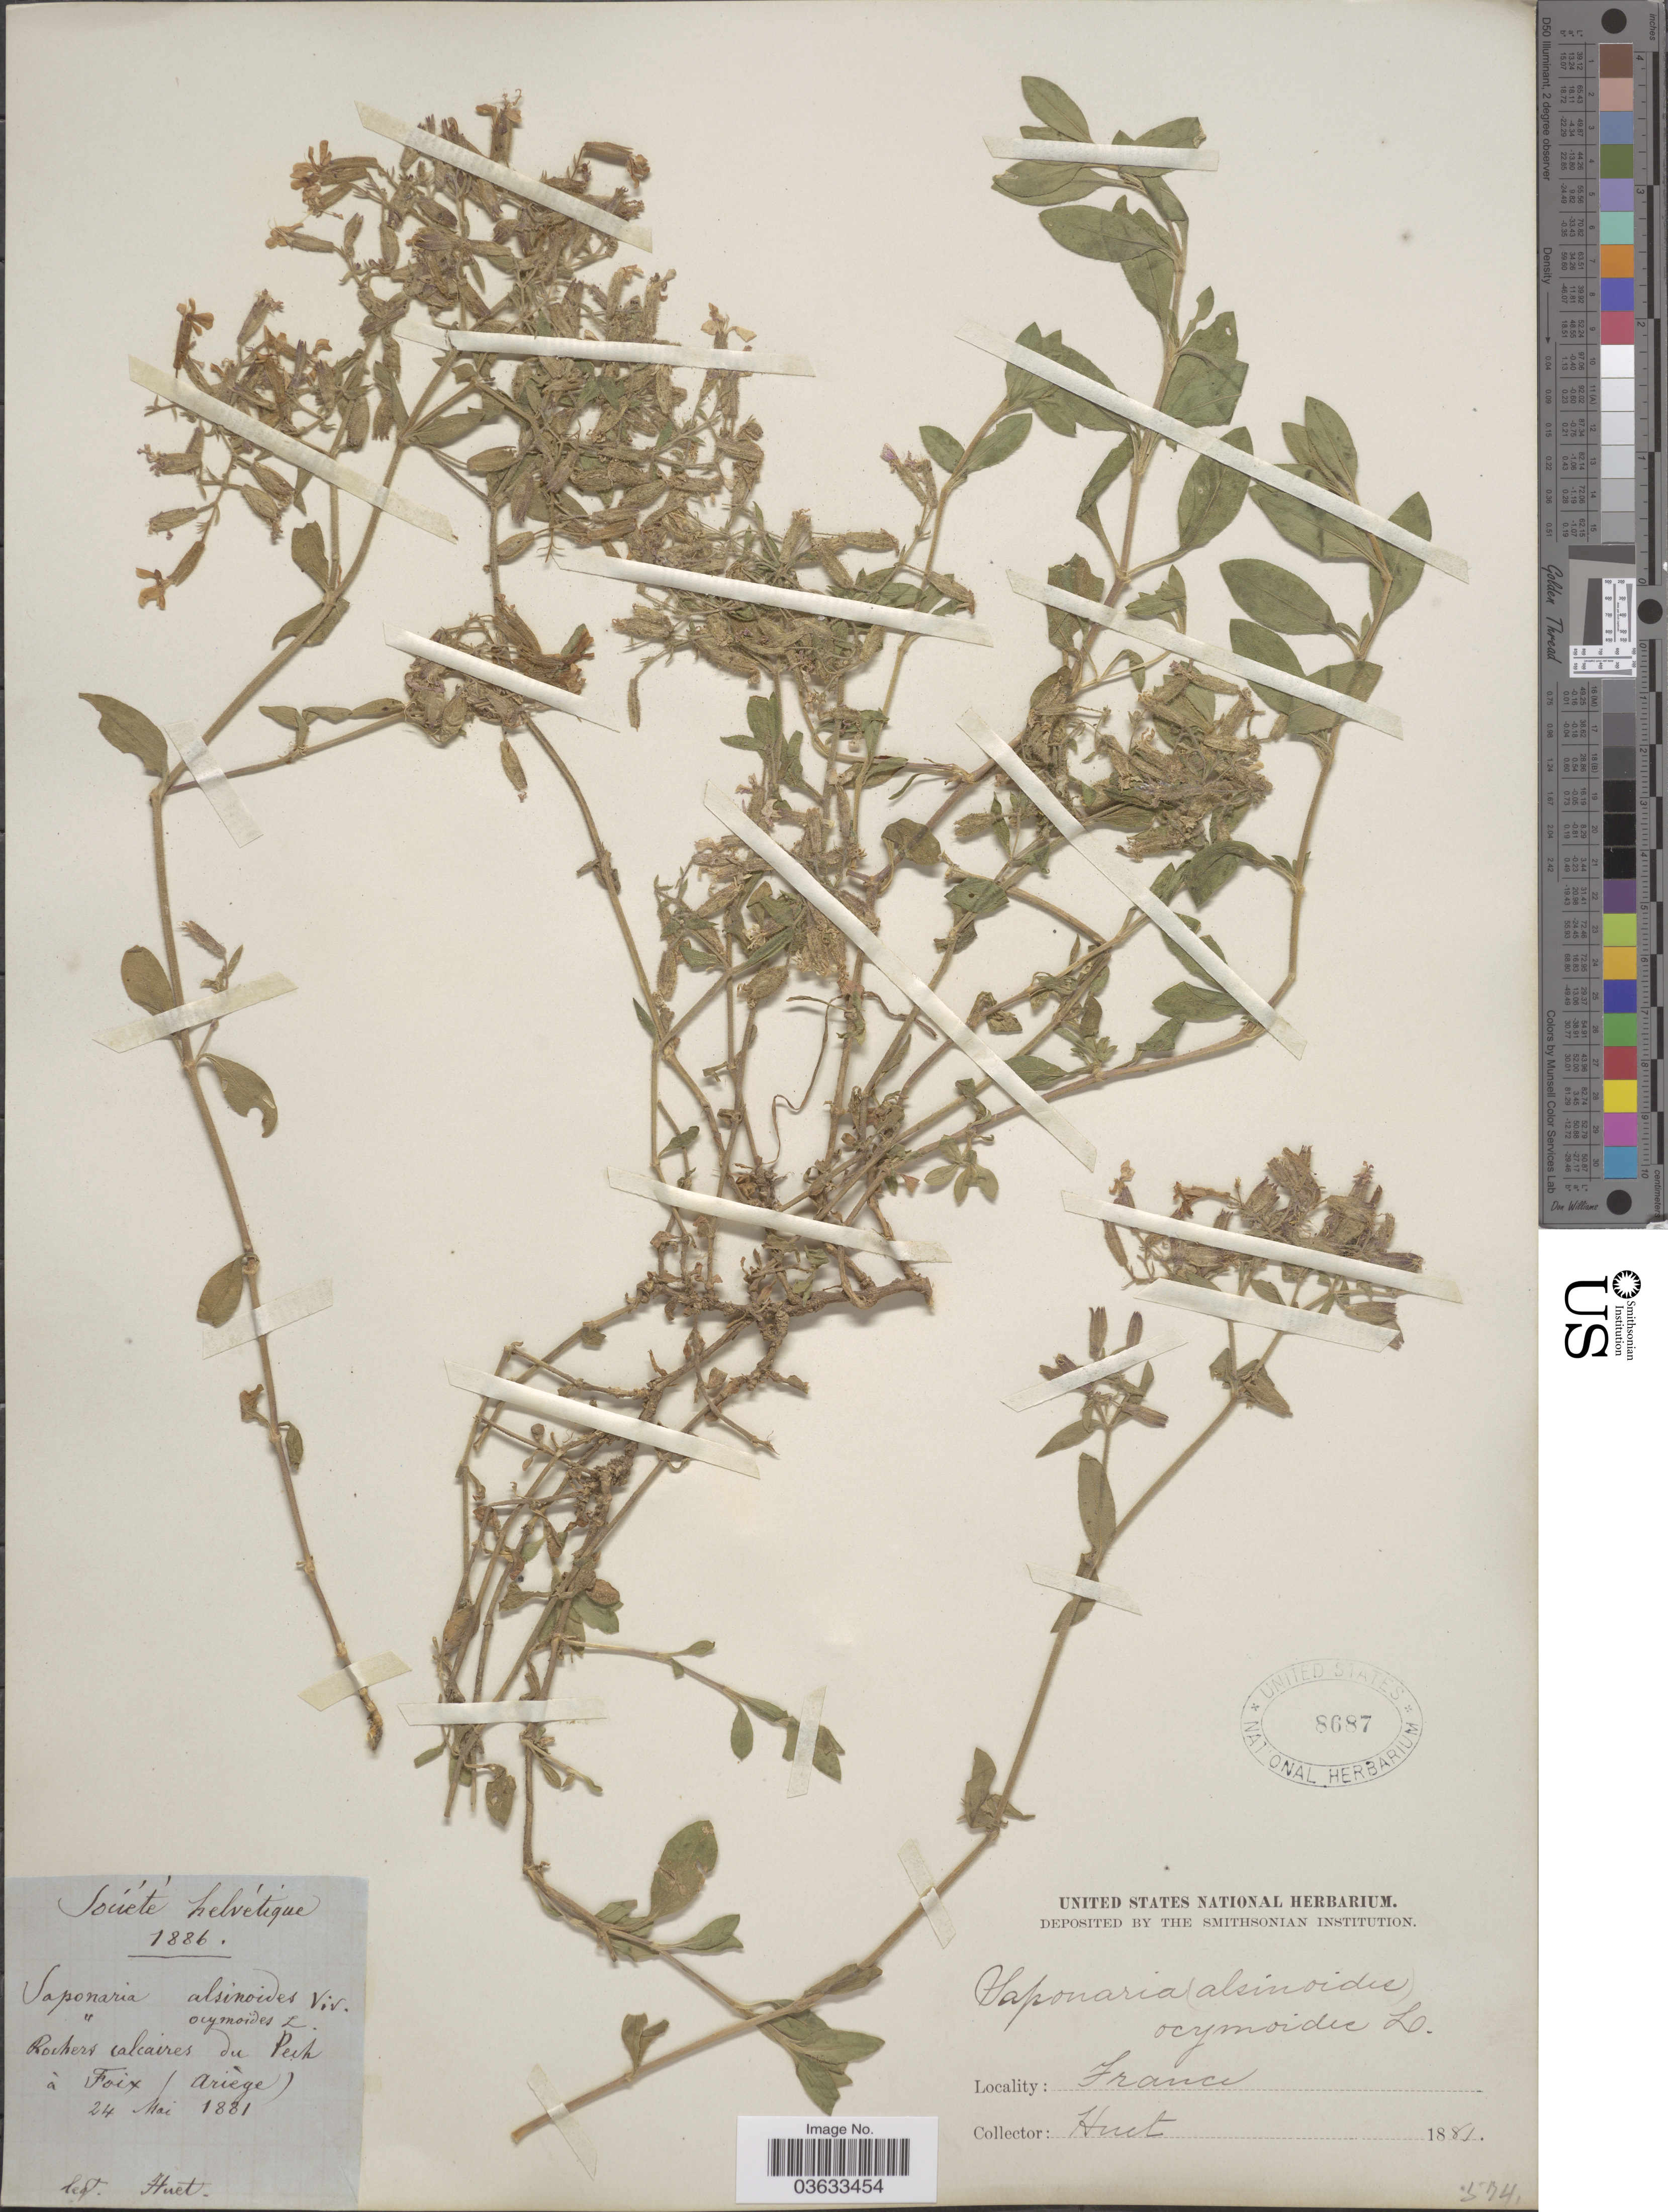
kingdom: Plantae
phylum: Tracheophyta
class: Magnoliopsida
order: Caryophyllales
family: Caryophyllaceae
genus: Saponaria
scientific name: Saponaria ocymoides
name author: L.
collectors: -. Huet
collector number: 574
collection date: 1881-05-24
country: France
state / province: Occitanie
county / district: Ariège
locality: Socíete helvetique. Rochers calcaires du Peih à Foix (Ariège).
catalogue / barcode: US 8687